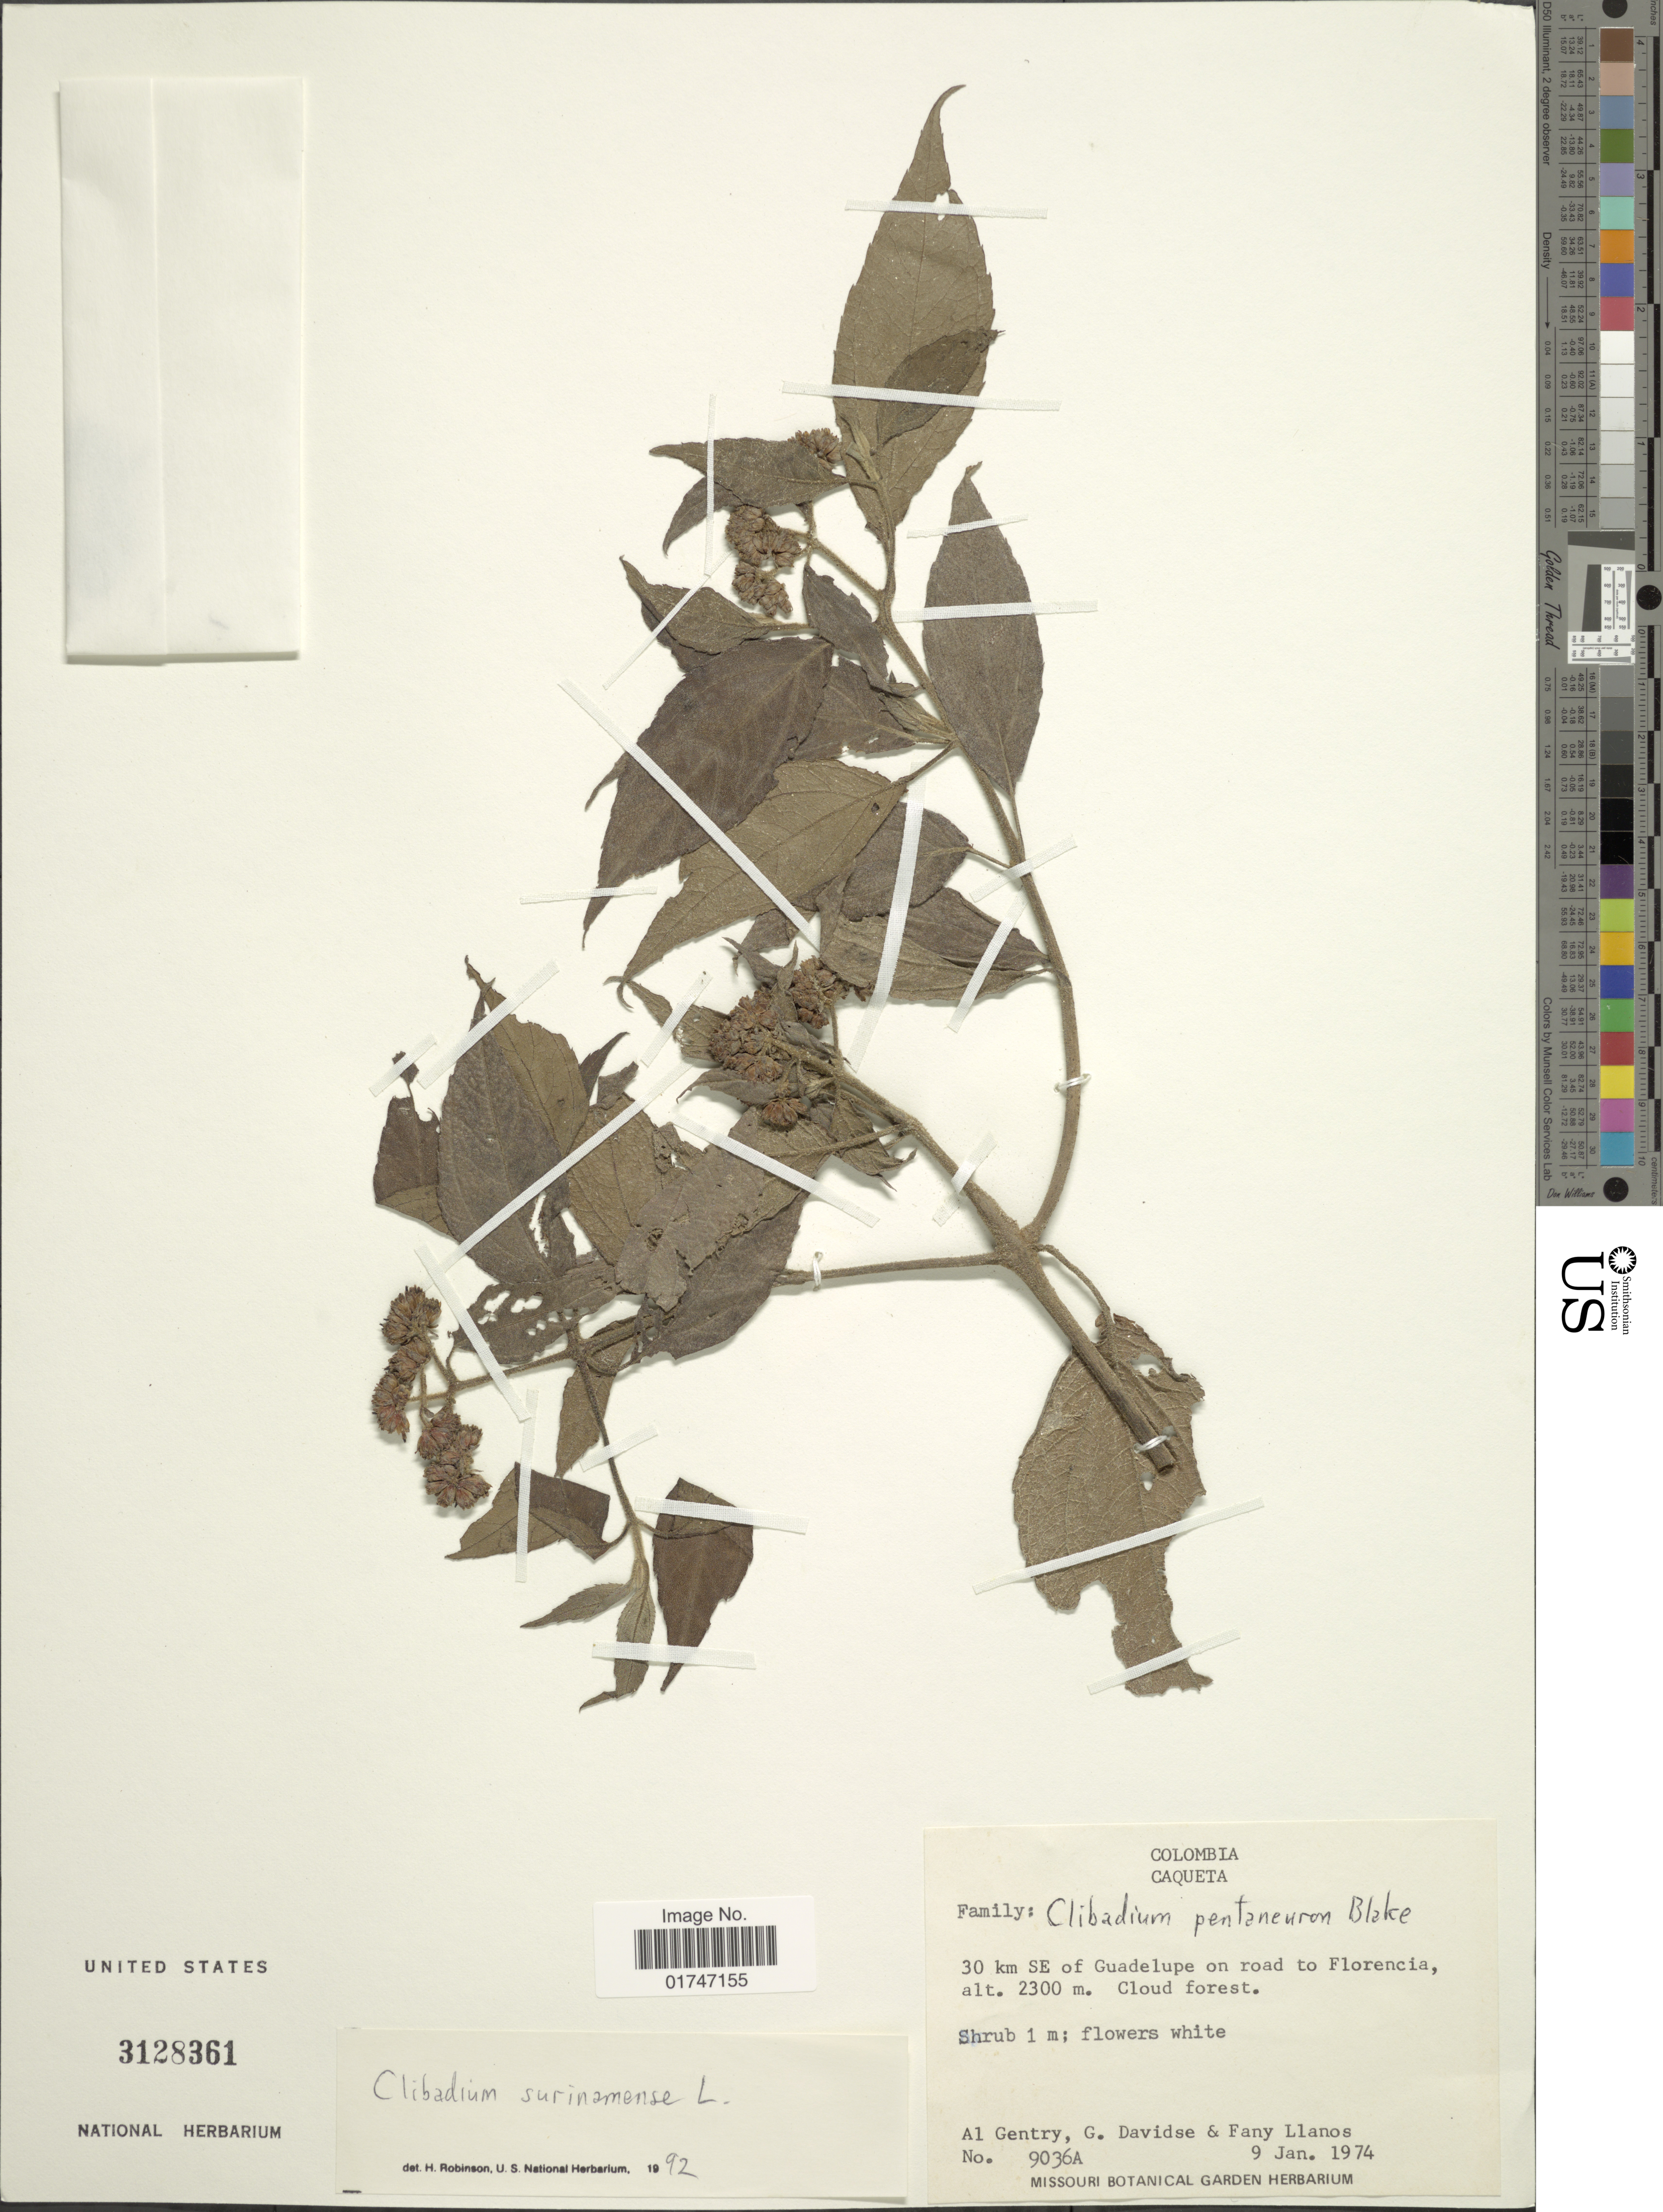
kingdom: Plantae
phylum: Tracheophyta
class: Magnoliopsida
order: Asterales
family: Asteraceae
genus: Clibadium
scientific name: Clibadium surinamense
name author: L.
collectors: A. H. Gentry, G. Davidse & F. Llanos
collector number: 9036A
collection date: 1974-01-09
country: Colombia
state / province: Caquetá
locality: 30 km SE of Guadelupe on road to Florencia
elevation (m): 2300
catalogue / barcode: US 3128361